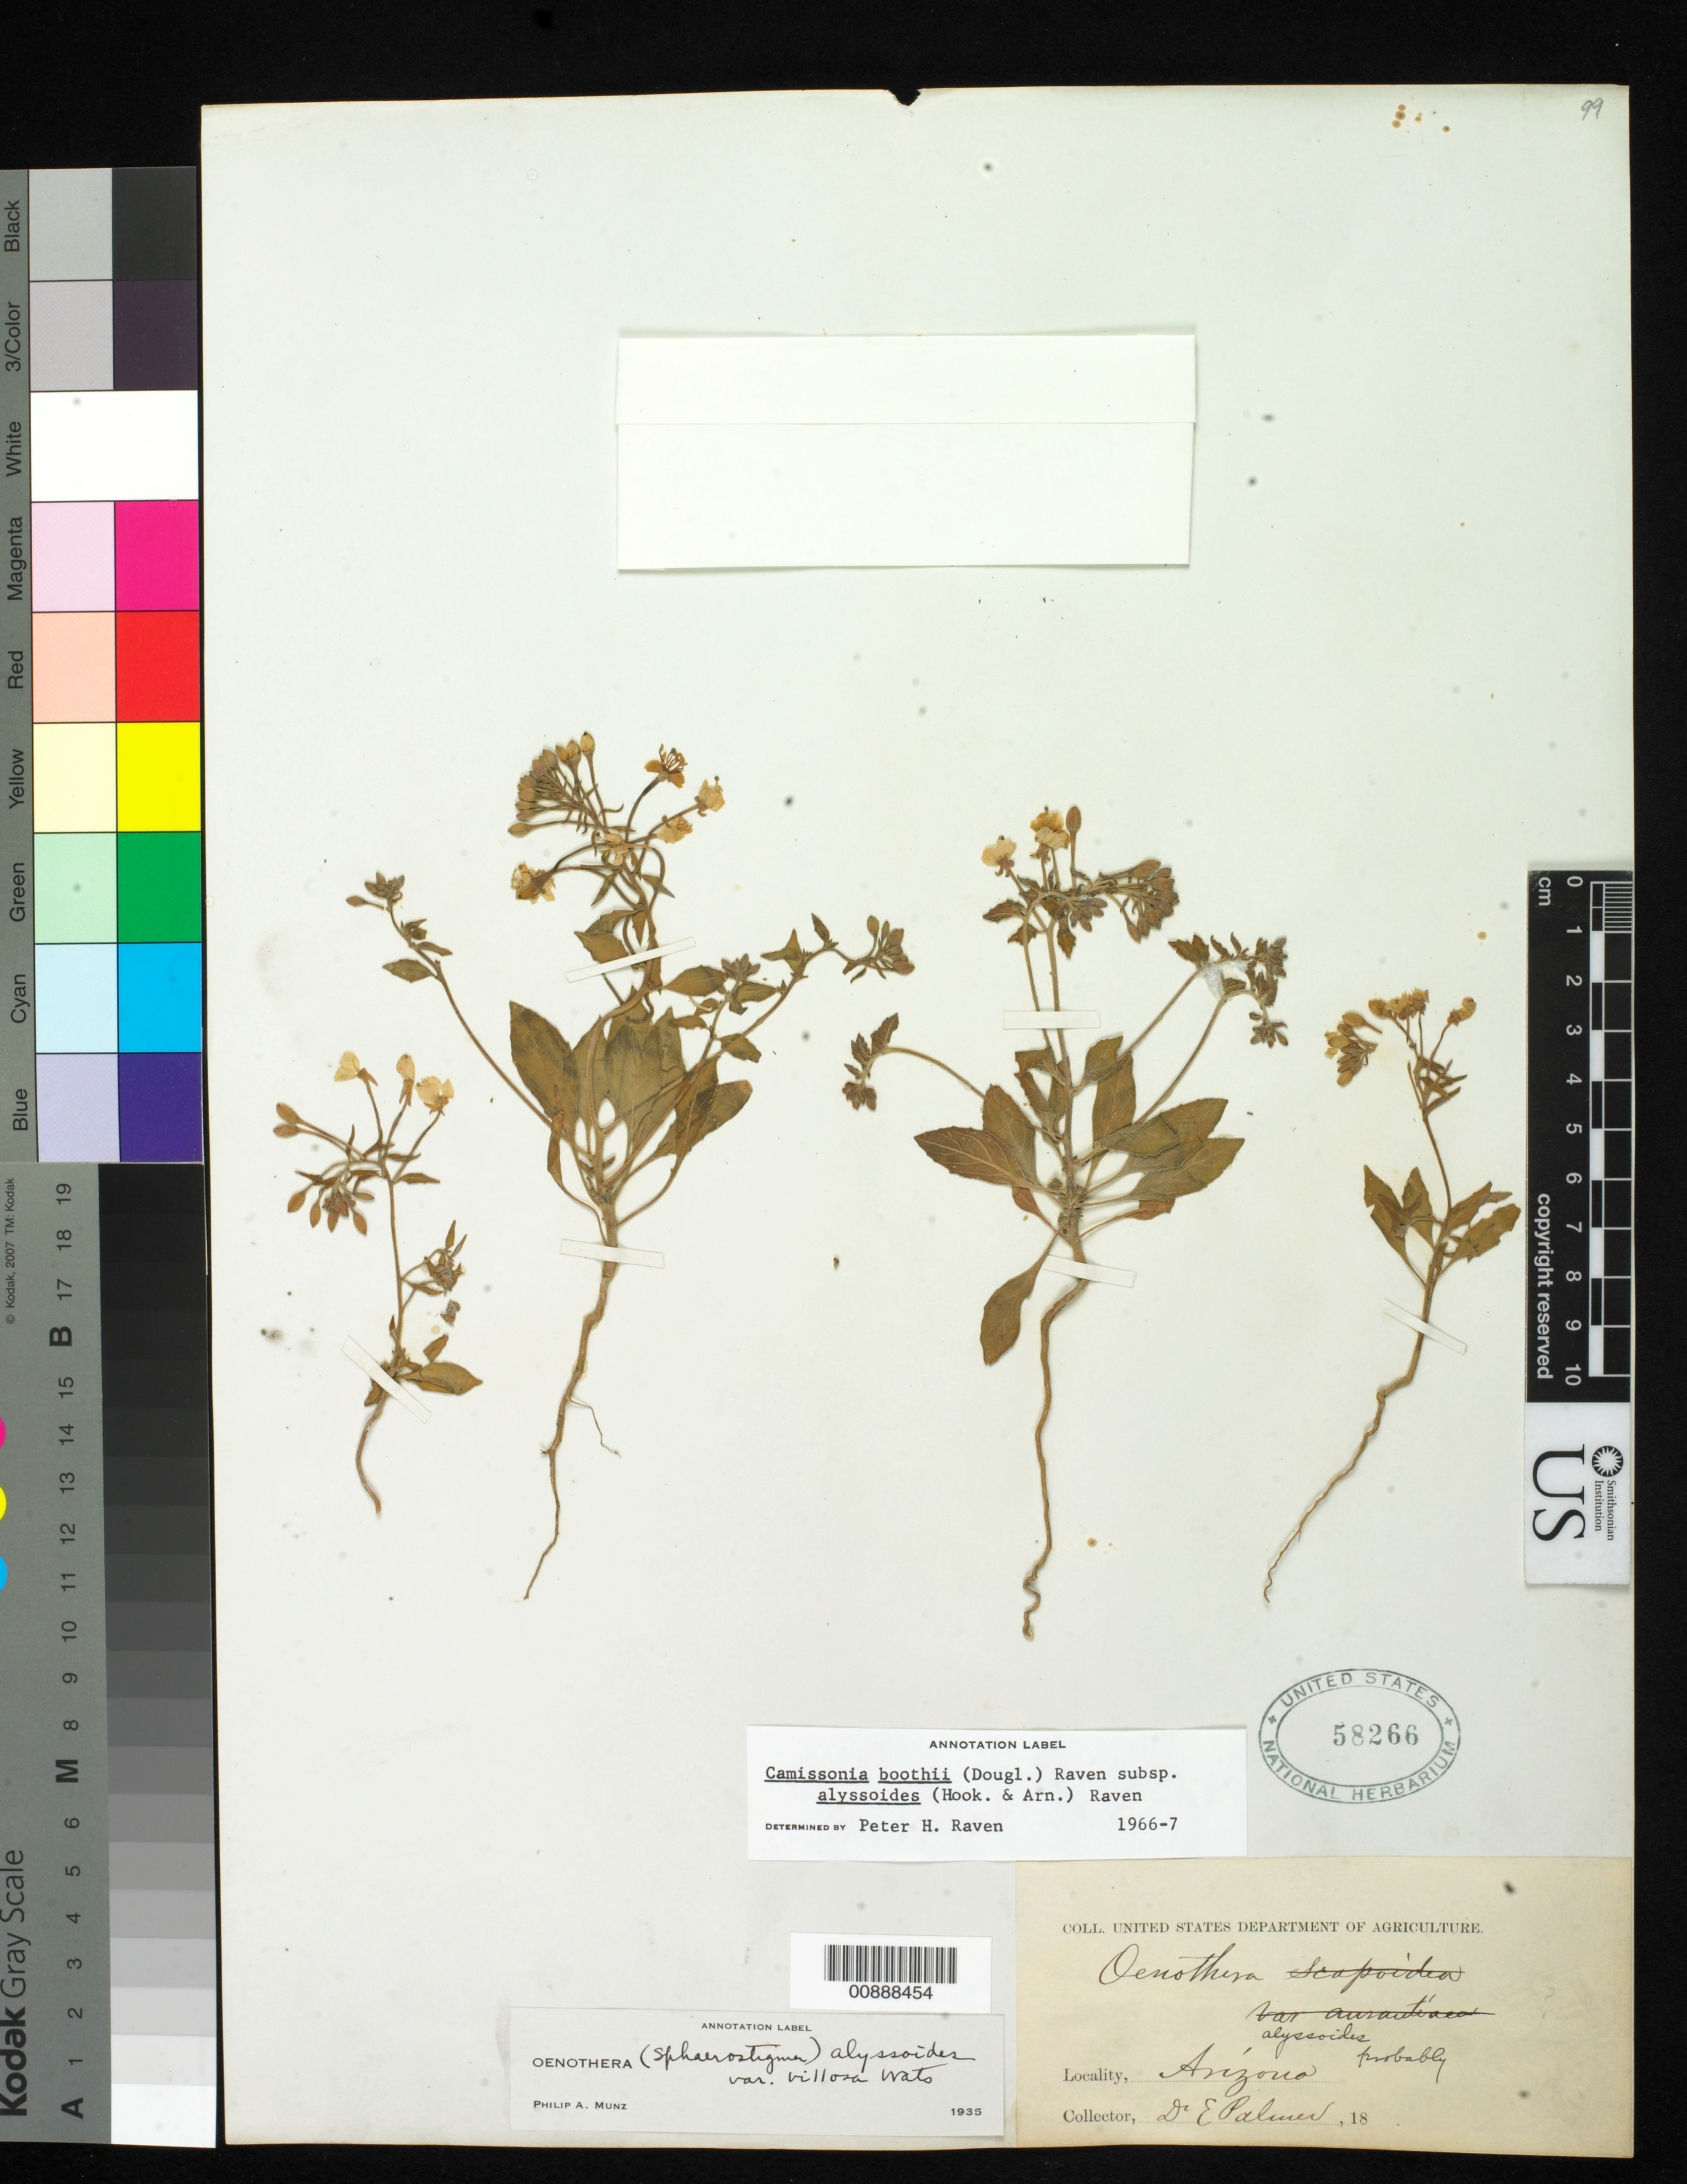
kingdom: Plantae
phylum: Tracheophyta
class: Magnoliopsida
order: Myrtales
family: Onagraceae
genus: Eremothera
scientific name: Eremothera boothii subsp. alyssoides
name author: (Hook. & Arn.) W.L. Wagner & Hoch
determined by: Wagner, W. L., (BOT), Smithsonian Institution - National Museum of Natural History (UNITED STATES)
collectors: E. Palmer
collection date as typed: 18--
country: United States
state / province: Arizona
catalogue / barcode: US 58266